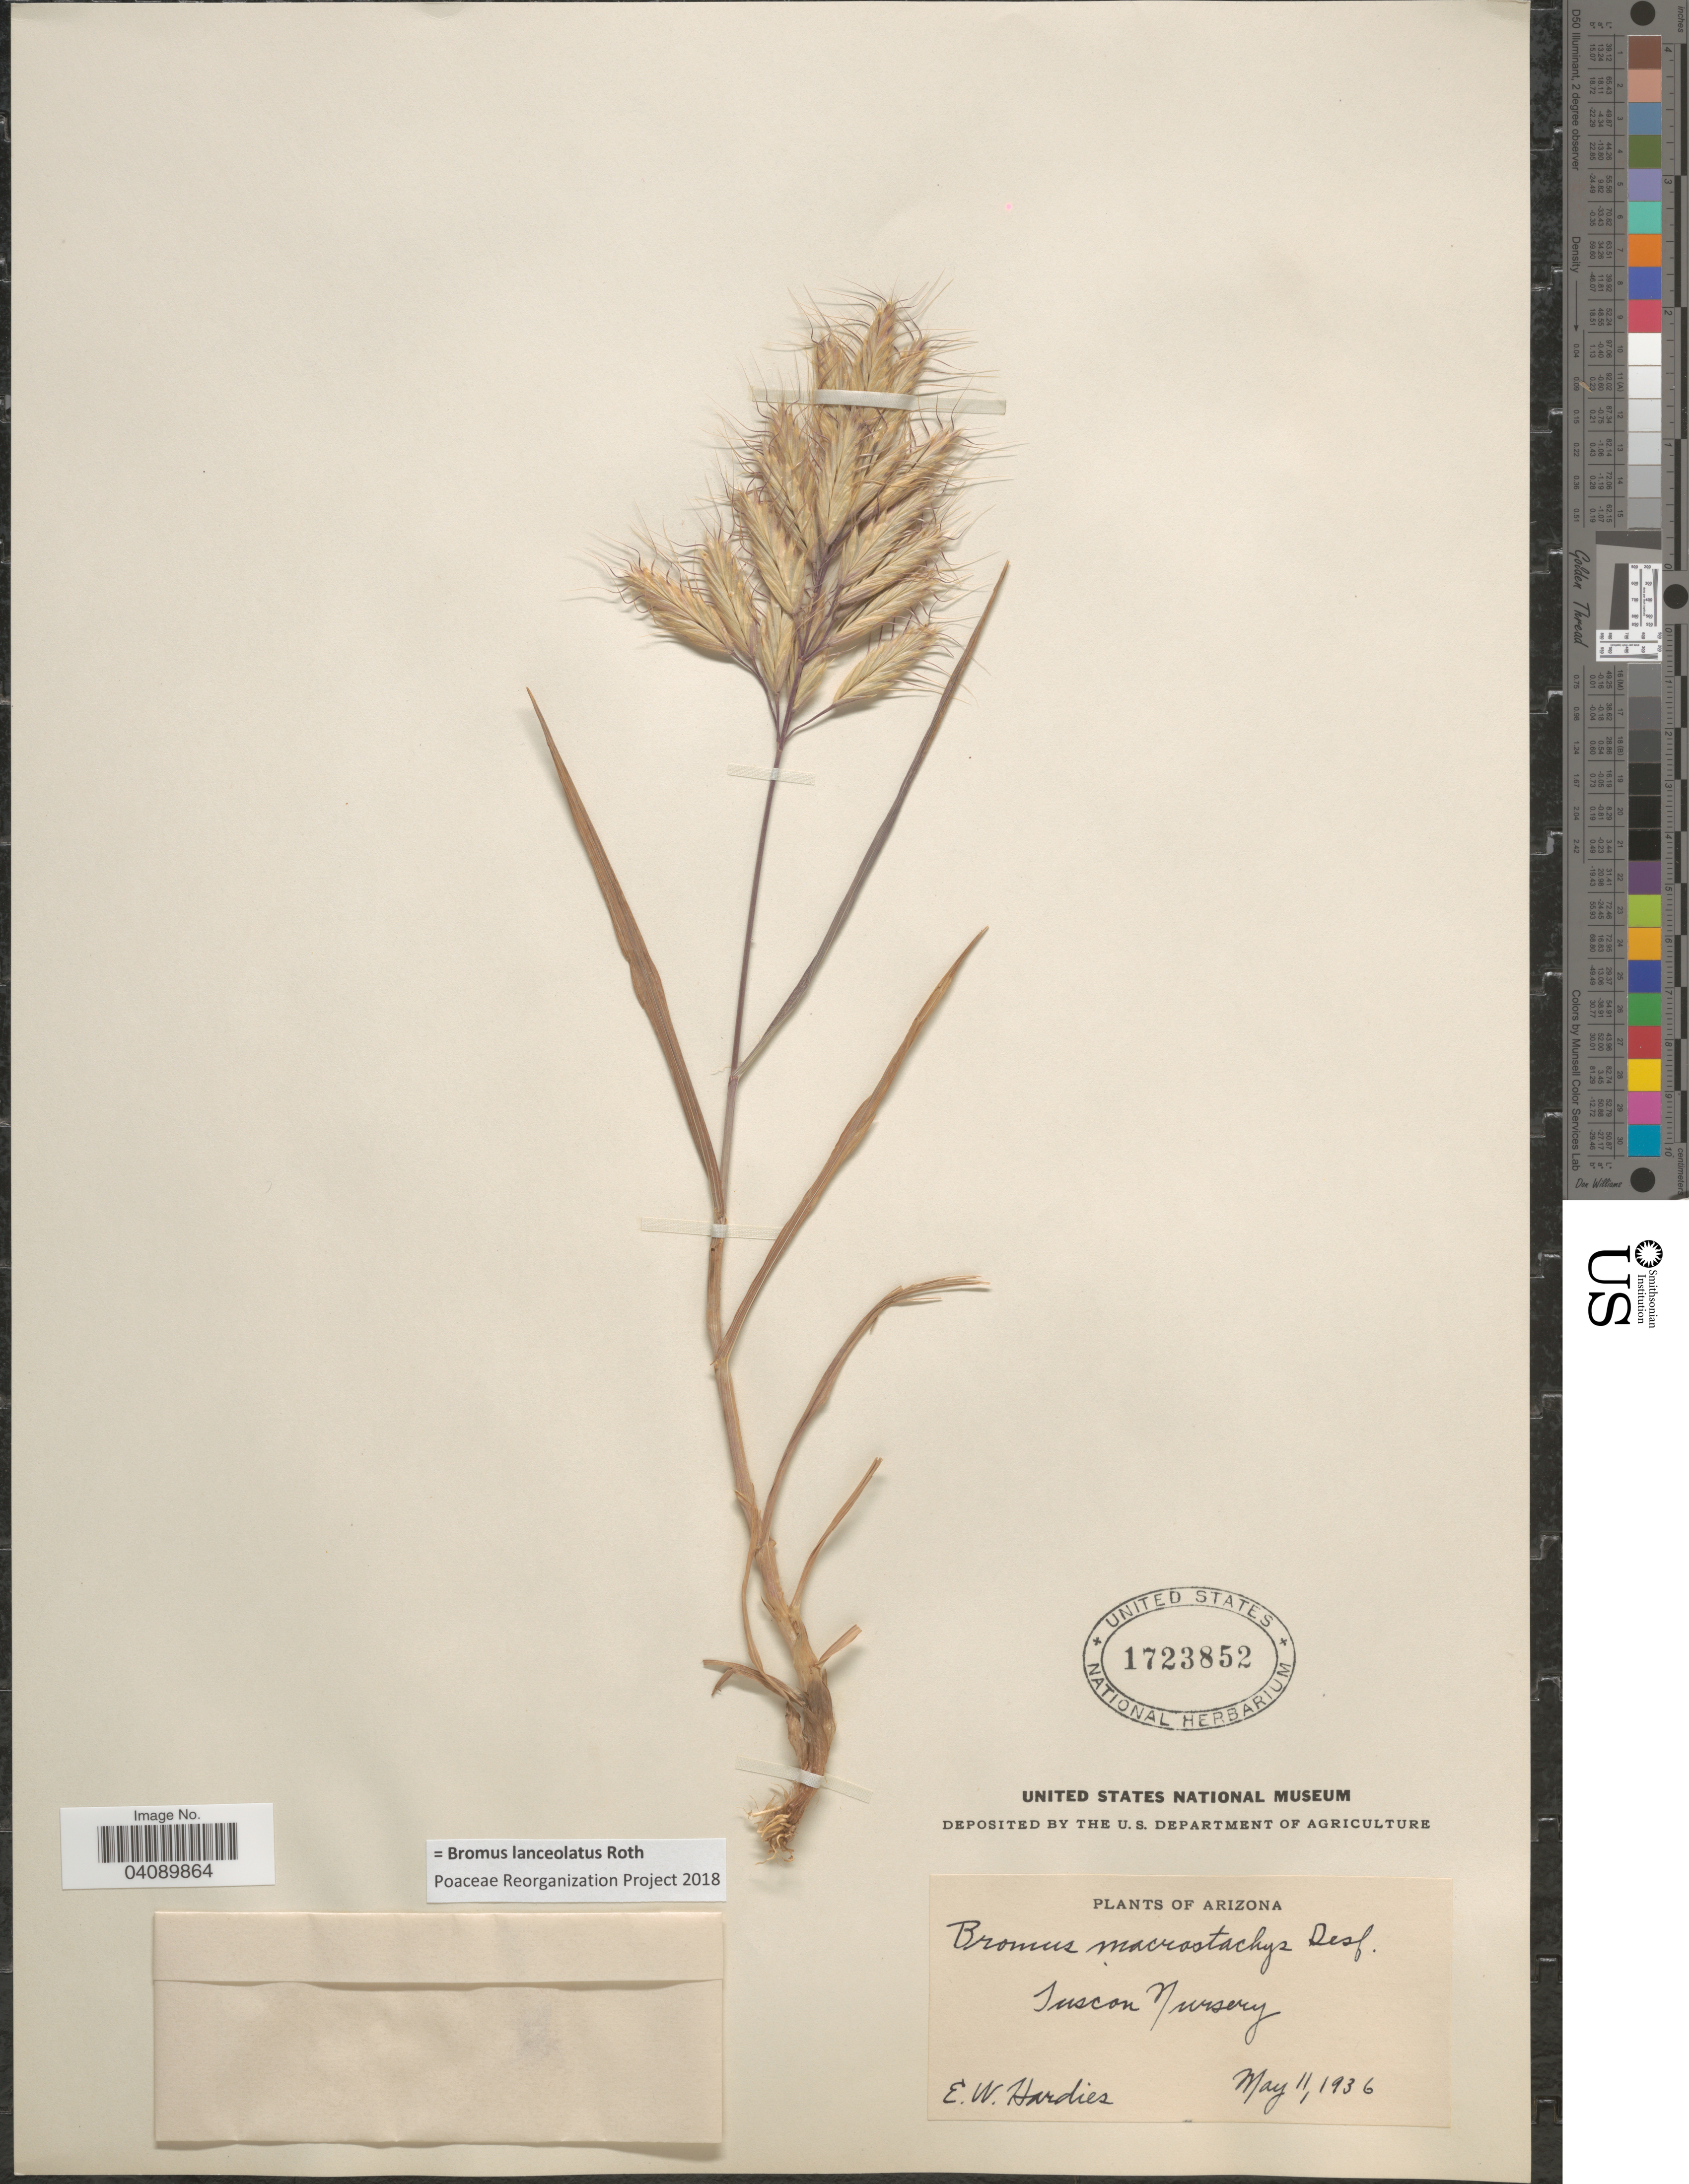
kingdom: Plantae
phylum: Tracheophyta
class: Liliopsida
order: Poales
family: Poaceae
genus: Bromus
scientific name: Bromus lanceolatus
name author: Roth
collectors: E. Hardies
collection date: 1936-05-11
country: United States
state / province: Arizona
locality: Tucson Nursery.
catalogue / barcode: US 1723852